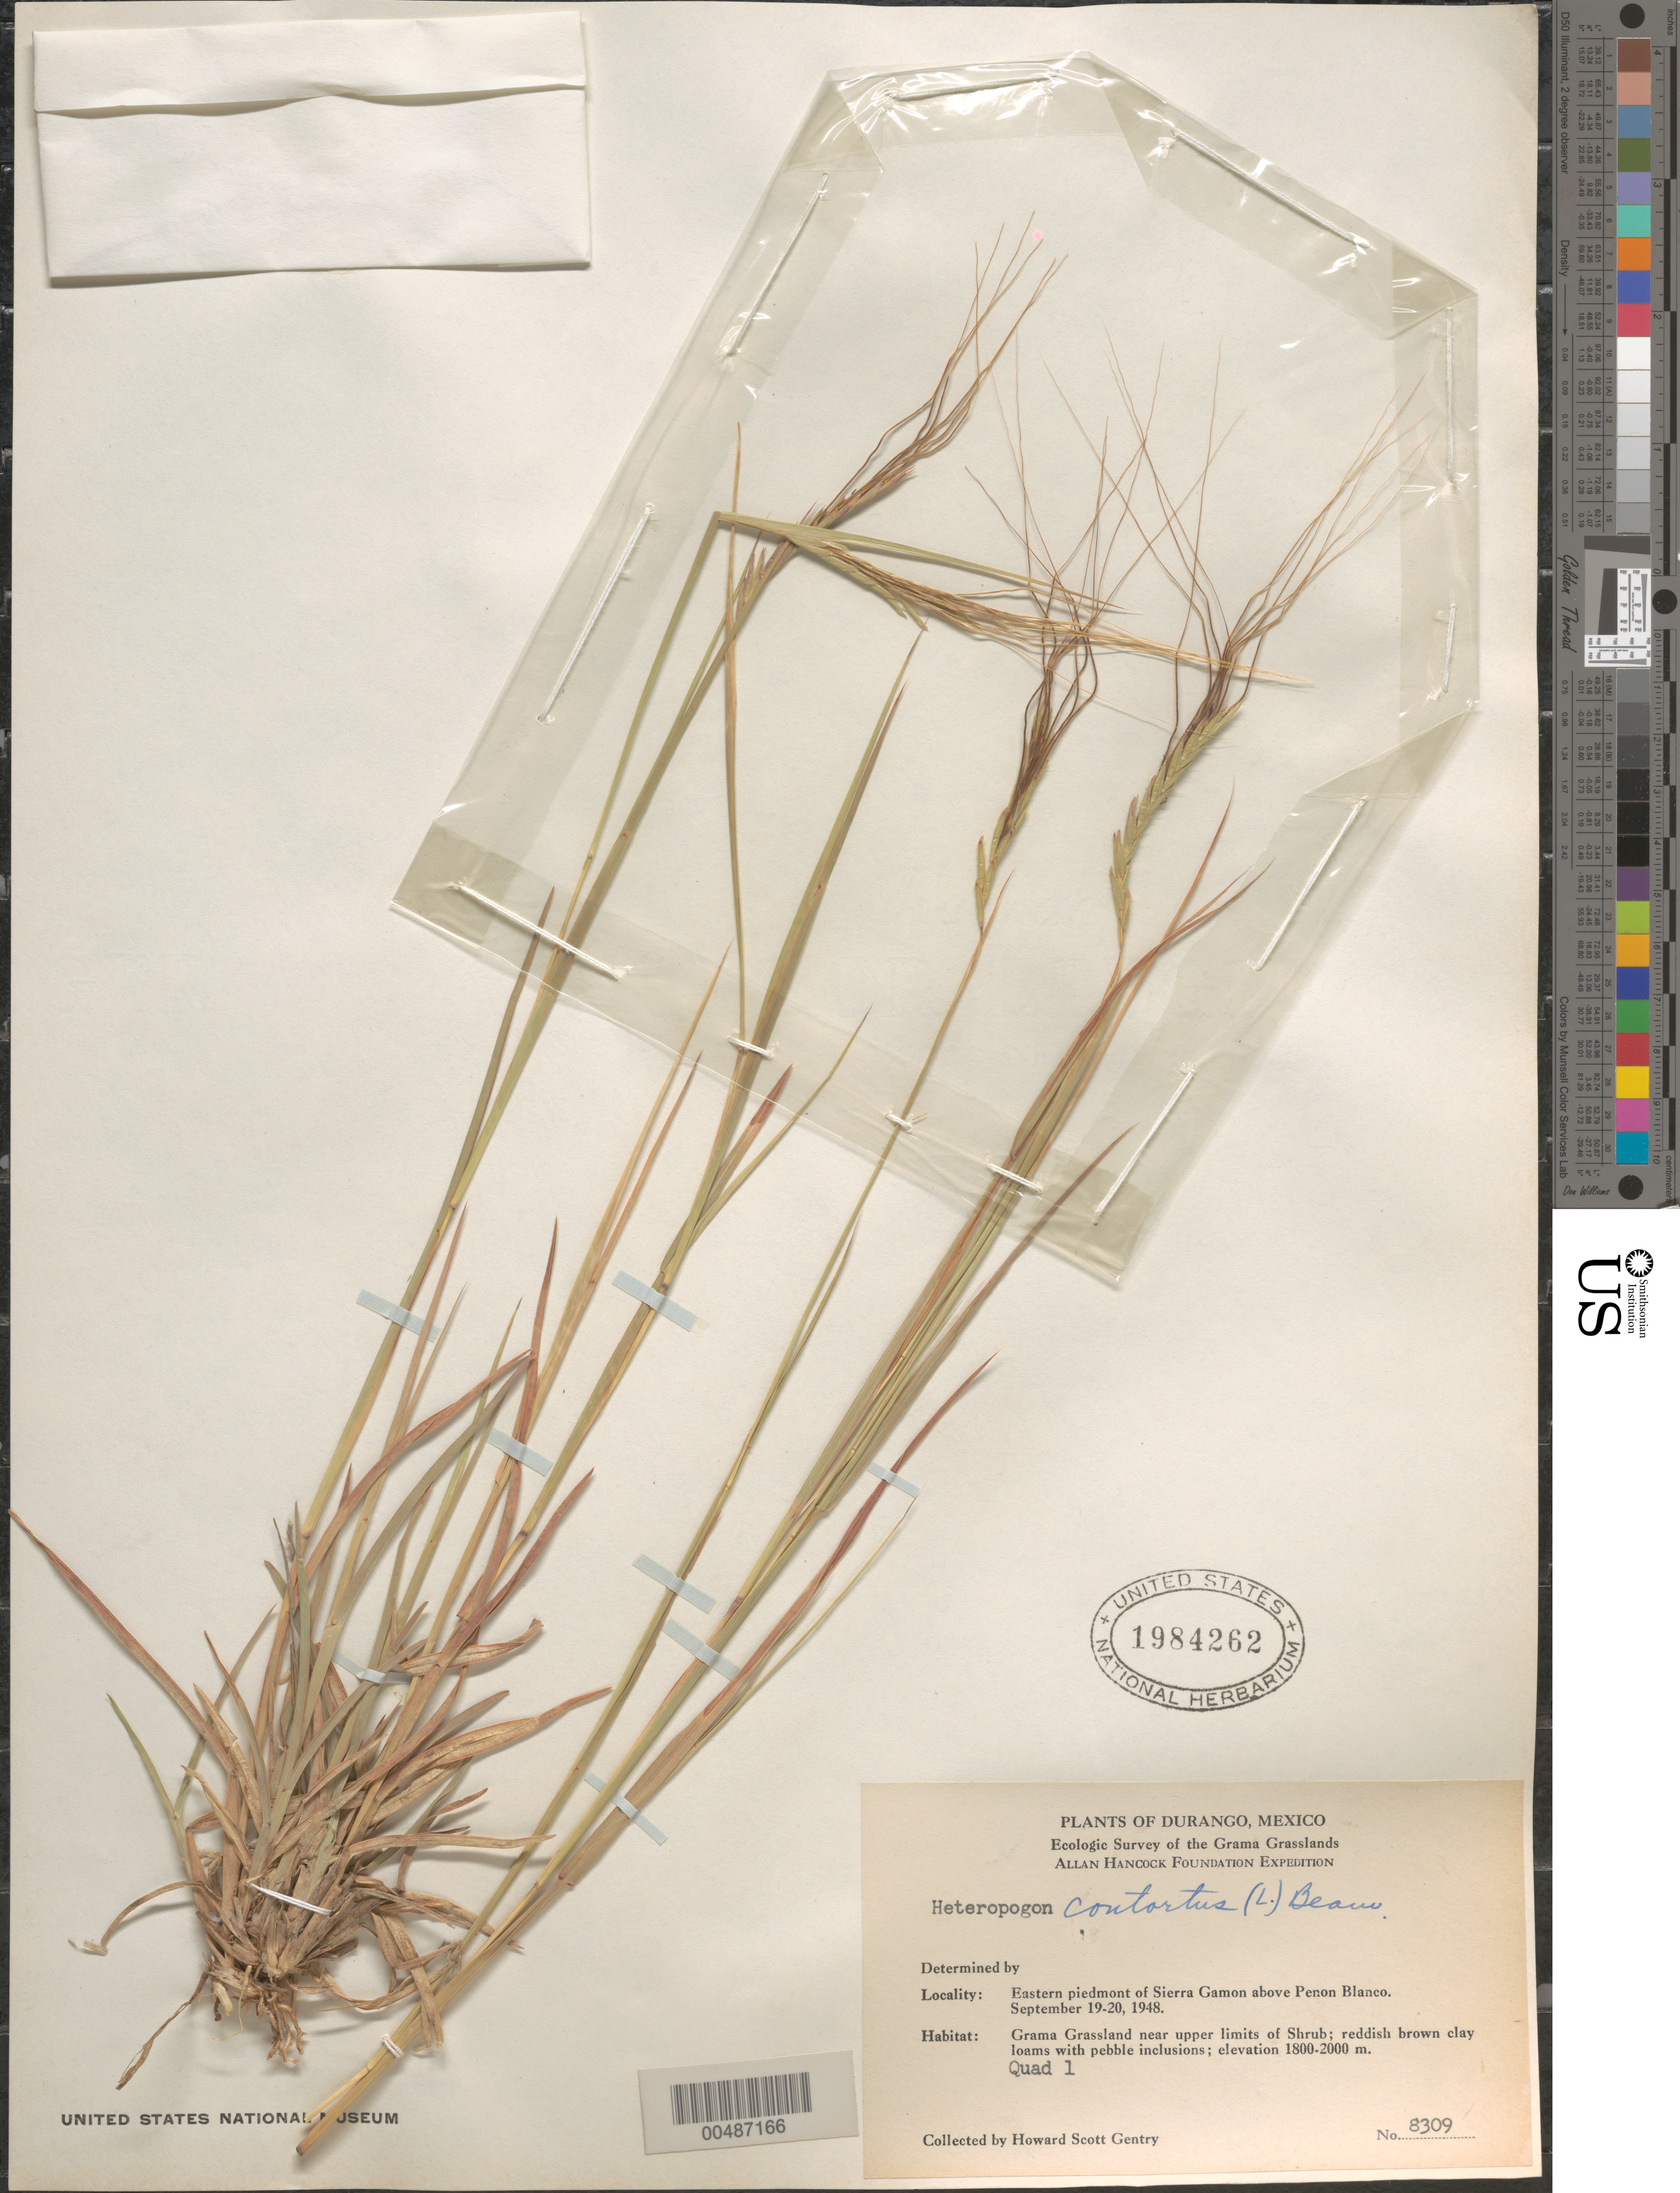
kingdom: Plantae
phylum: Tracheophyta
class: Liliopsida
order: Poales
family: Poaceae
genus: Heteropogon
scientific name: Heteropogon contortus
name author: (L.) P. Beauv. ex Roem. & Schult.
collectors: H. S. Gentry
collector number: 8309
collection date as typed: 19 Sep 1948 to 20 Sep 1948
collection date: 1948-09-19/1948-09-20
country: Mexico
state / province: Durango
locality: E piedmont of Sierra Gamon above Penon Blanco, Quad 1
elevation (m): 1800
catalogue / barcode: US 1984262